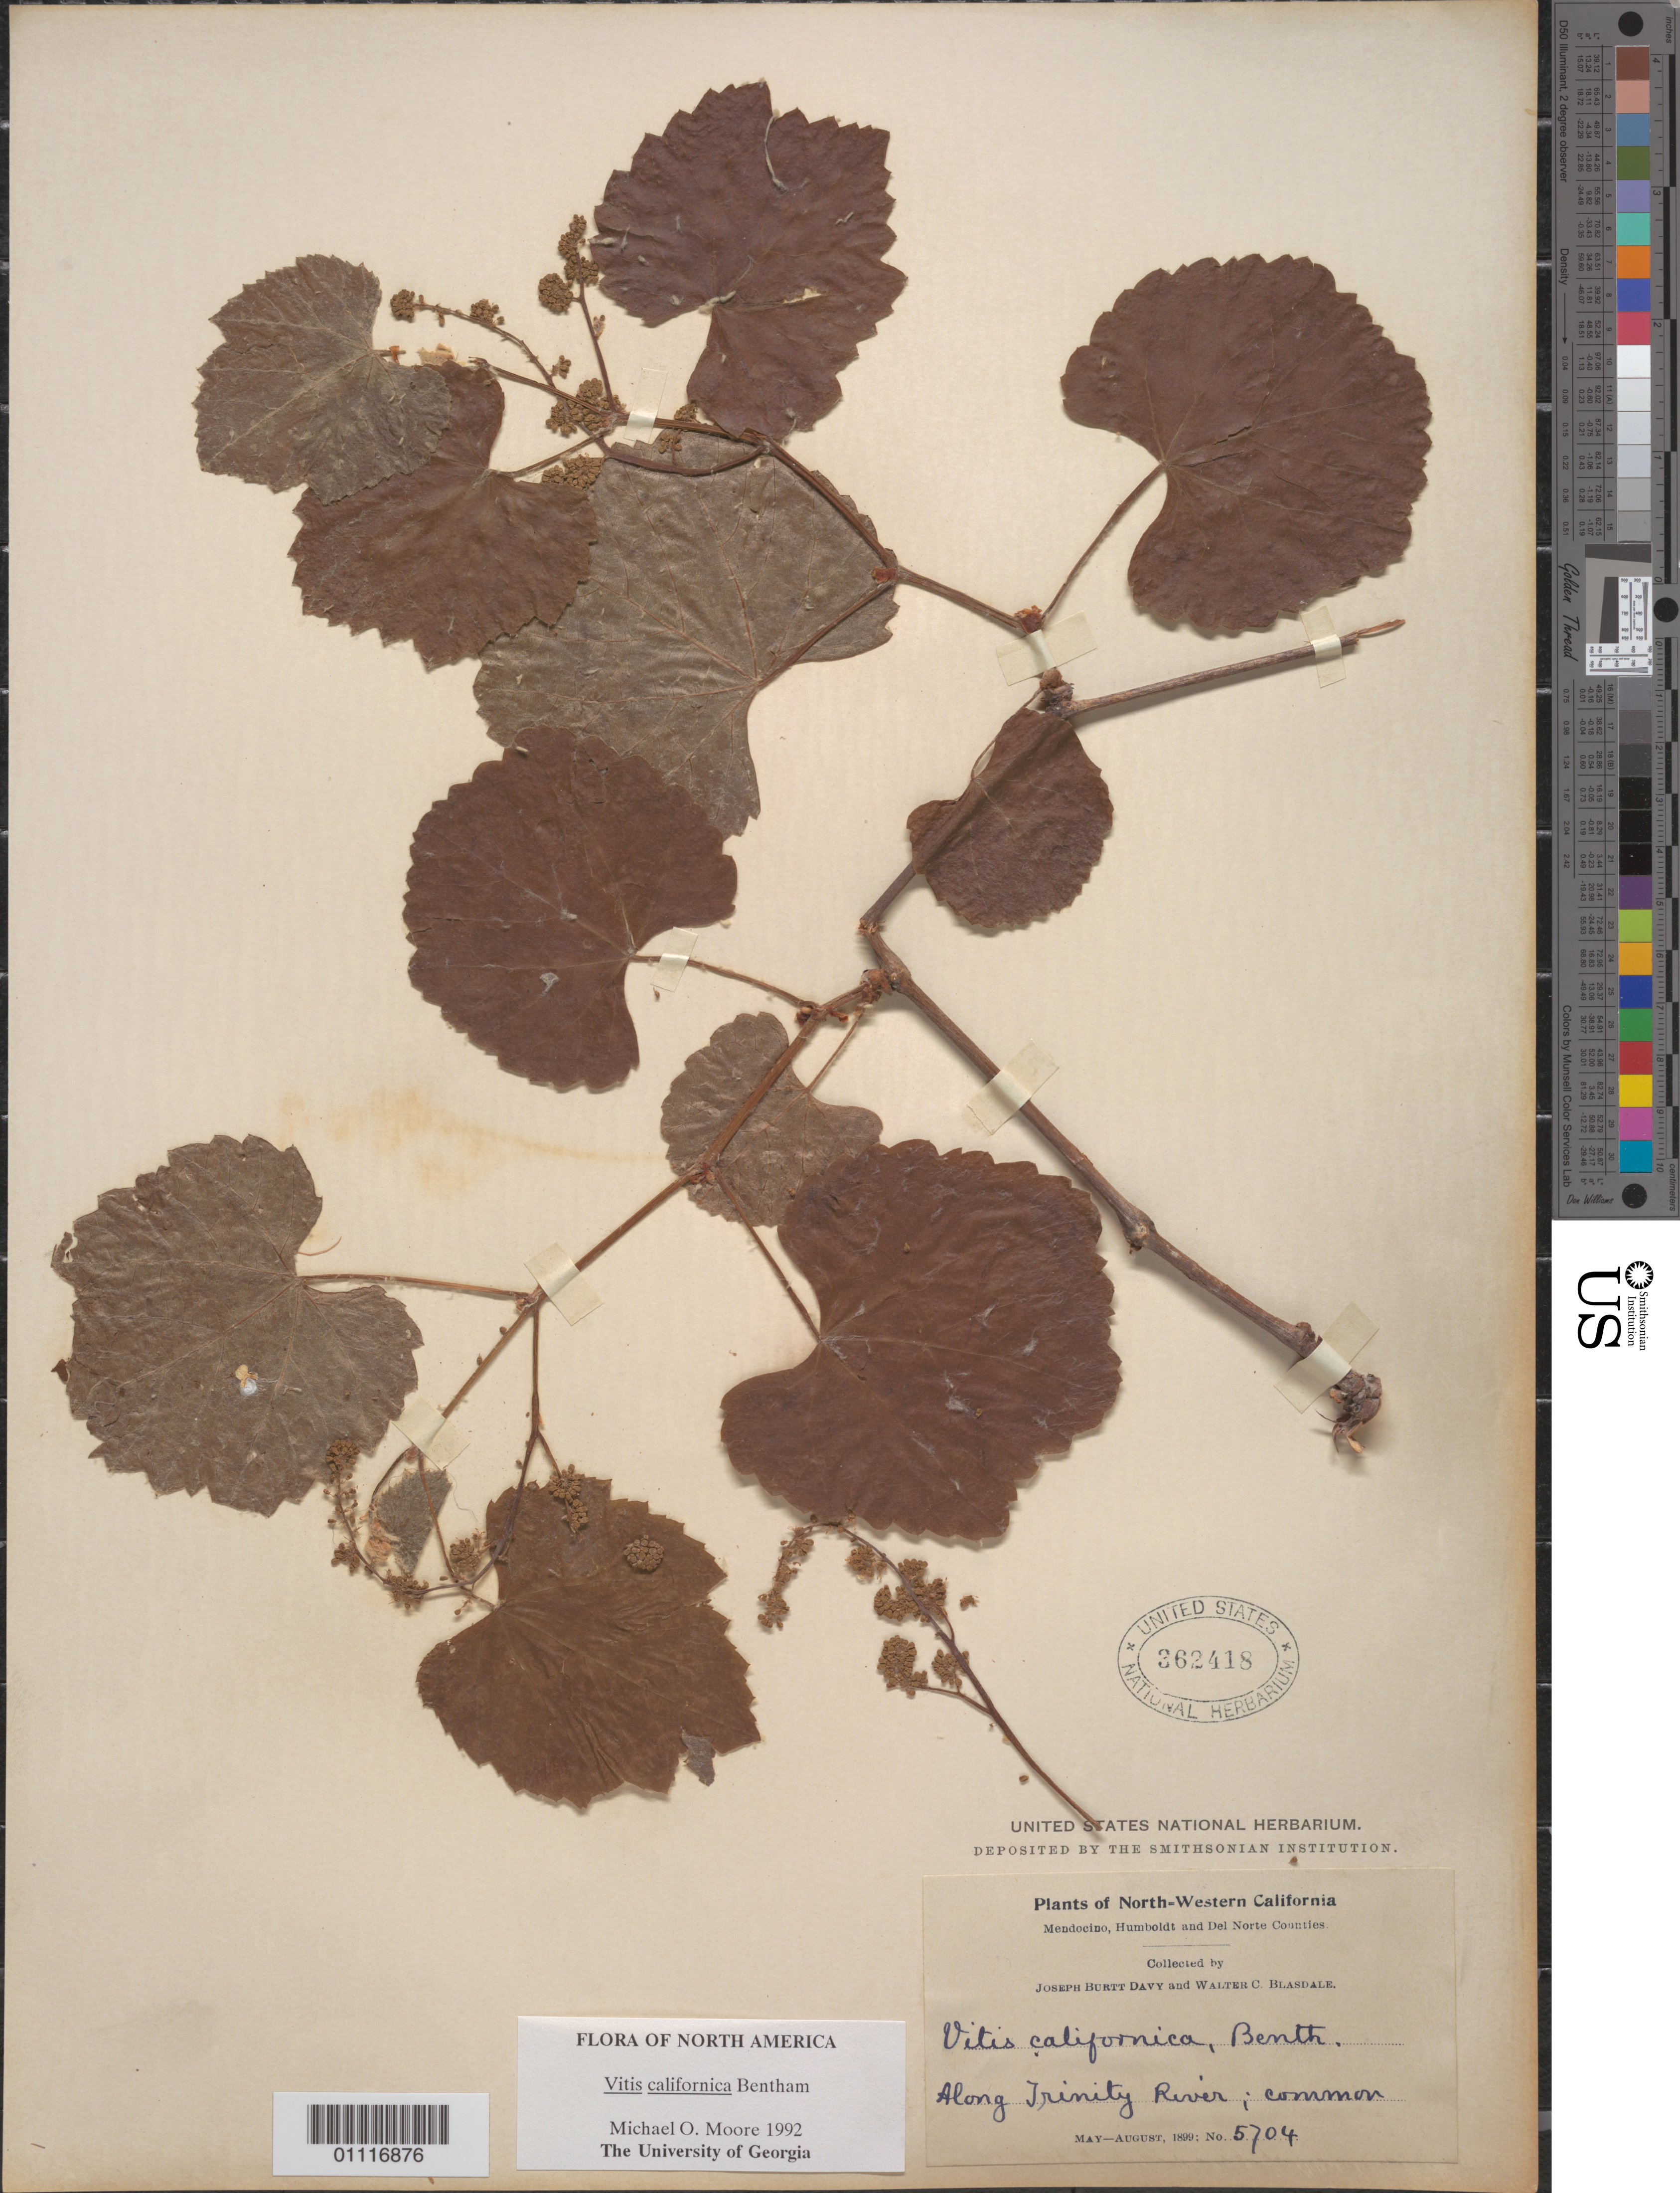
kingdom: Plantae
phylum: Tracheophyta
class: Magnoliopsida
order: Vitales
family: Vitaceae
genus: Vitis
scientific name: Vitis californica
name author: Benth.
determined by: Moore, M. O.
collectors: J. Burtt Davy & W. Blasdale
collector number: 5704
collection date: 1899-05/1899-08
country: United States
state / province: California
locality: along Trinity River; common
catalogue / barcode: US 362418